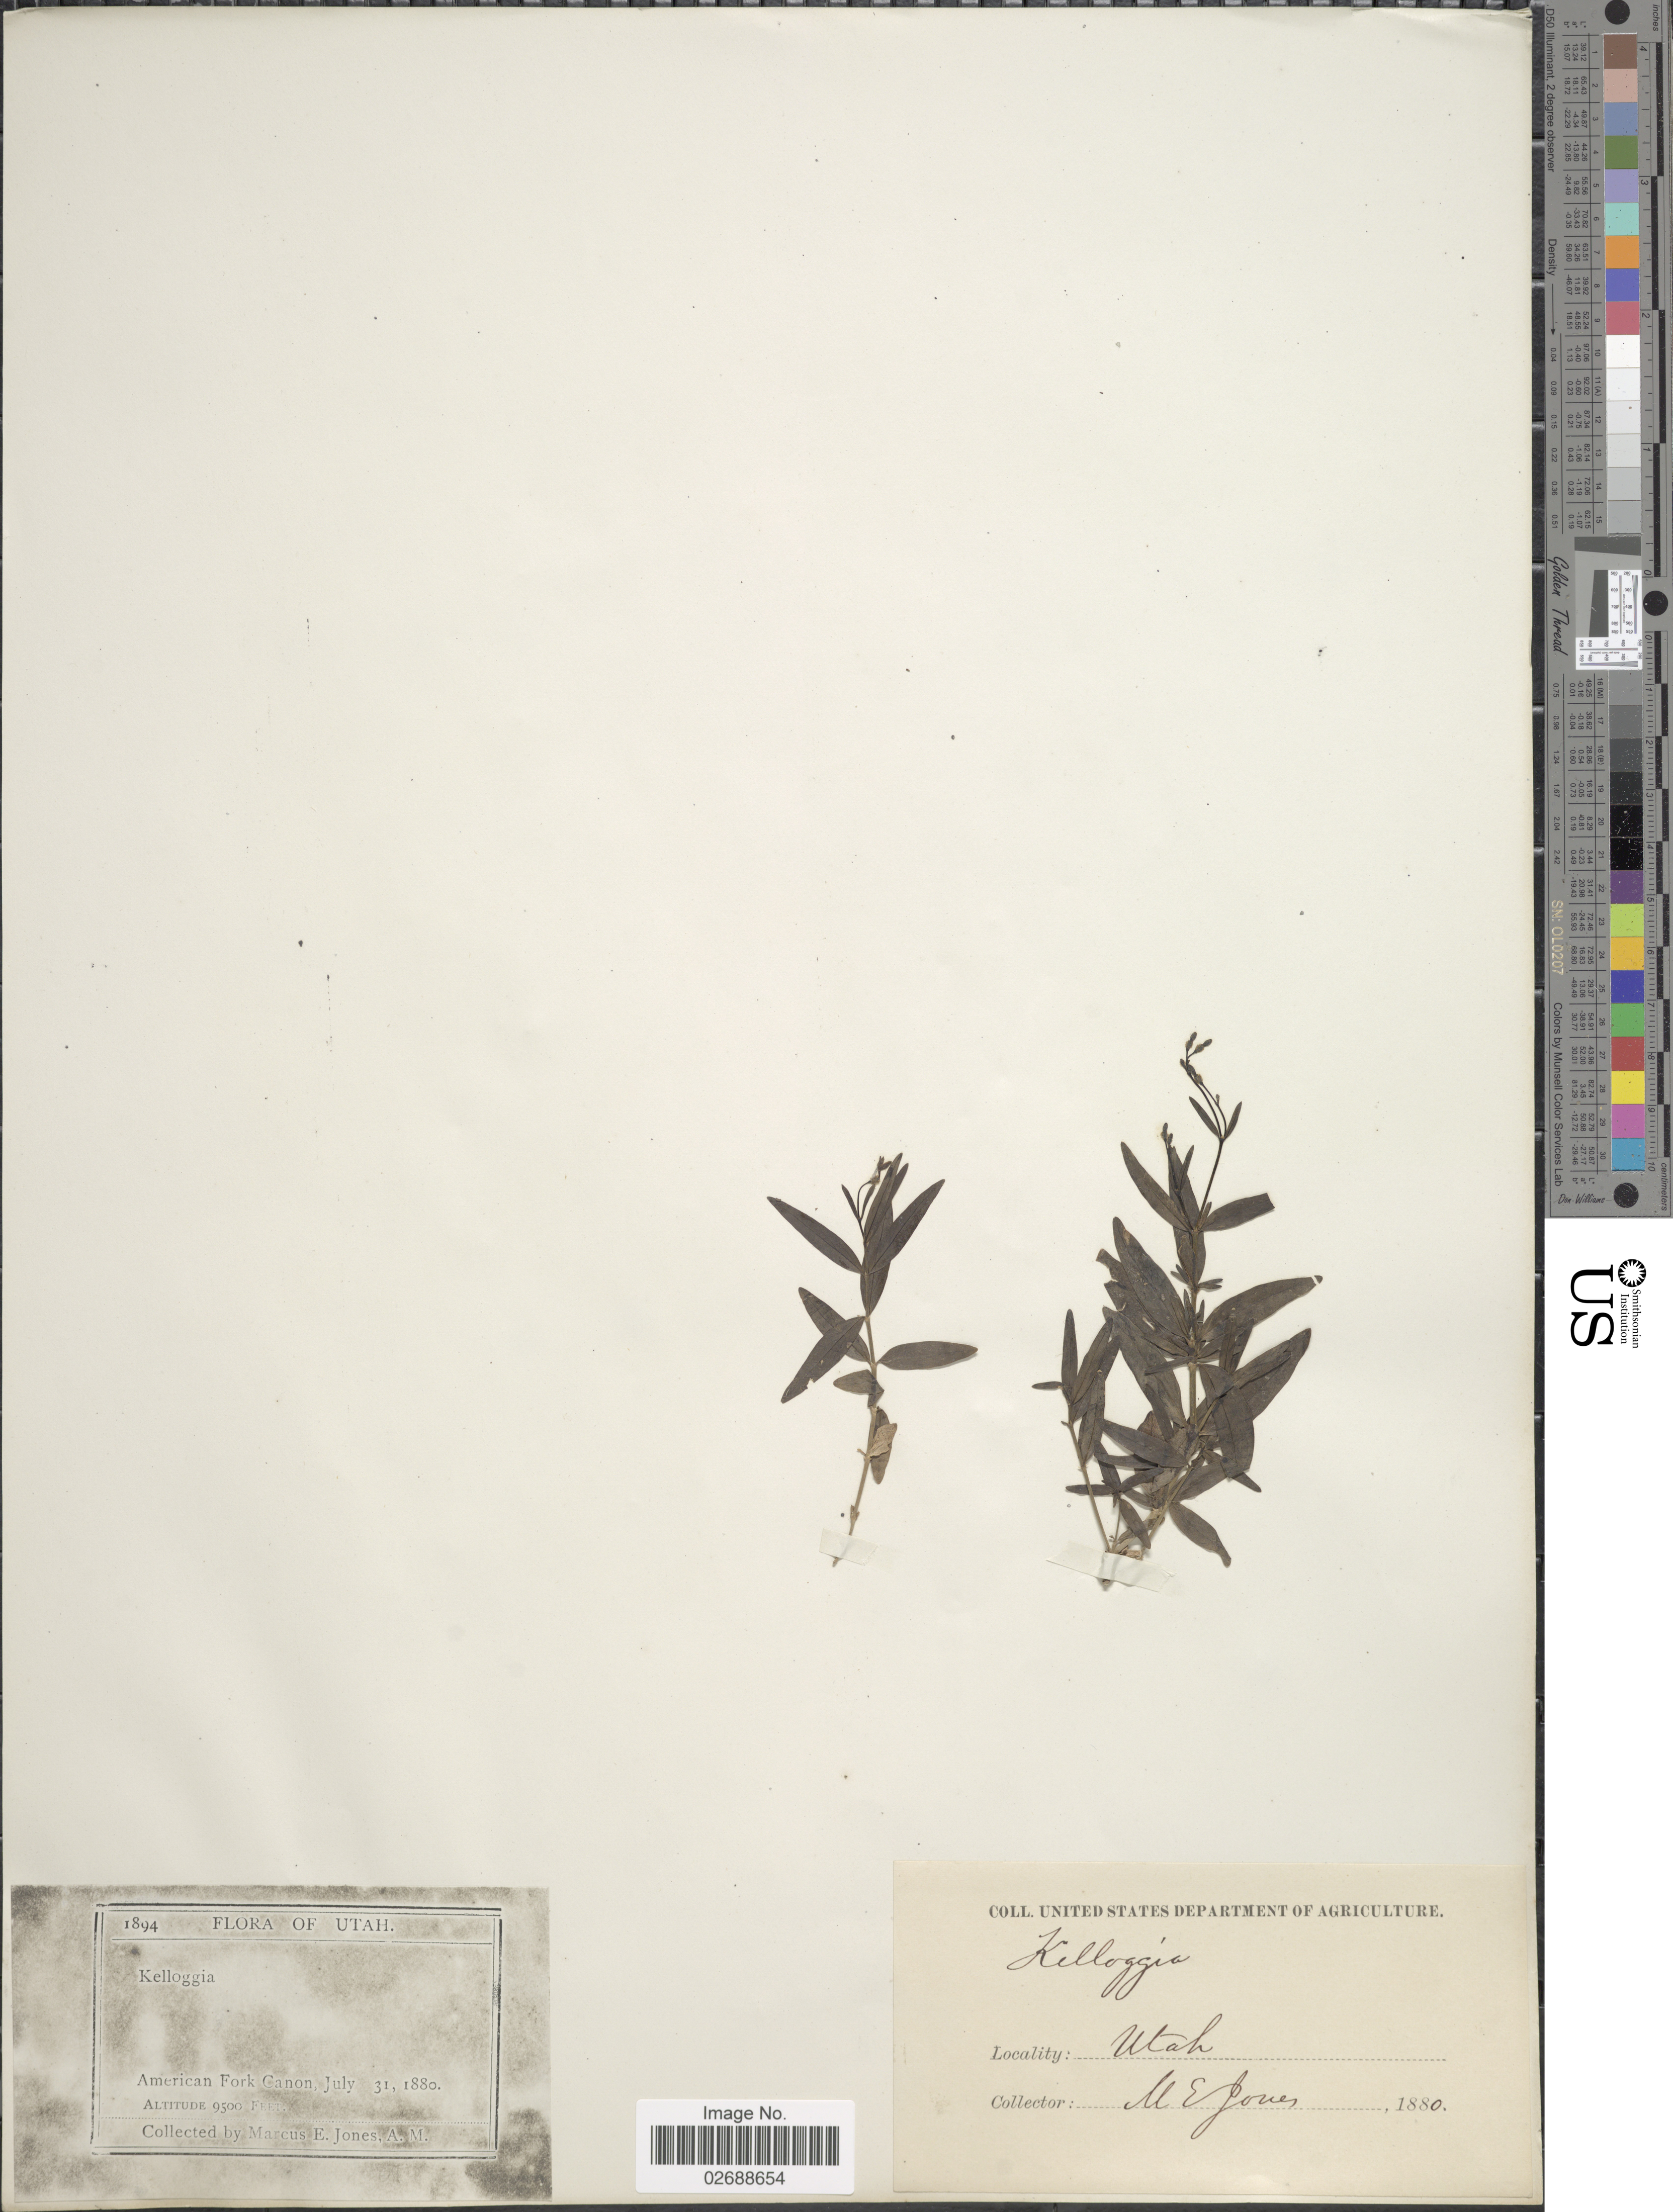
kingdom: Plantae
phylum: Tracheophyta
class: Magnoliopsida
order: Gentianales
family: Rubiaceae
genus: Kelloggia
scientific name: Kelloggia galioides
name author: Torr.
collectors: M. E. Jones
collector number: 1894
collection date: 1880-07-31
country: United States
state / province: Utah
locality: American Fork Canon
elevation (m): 2896